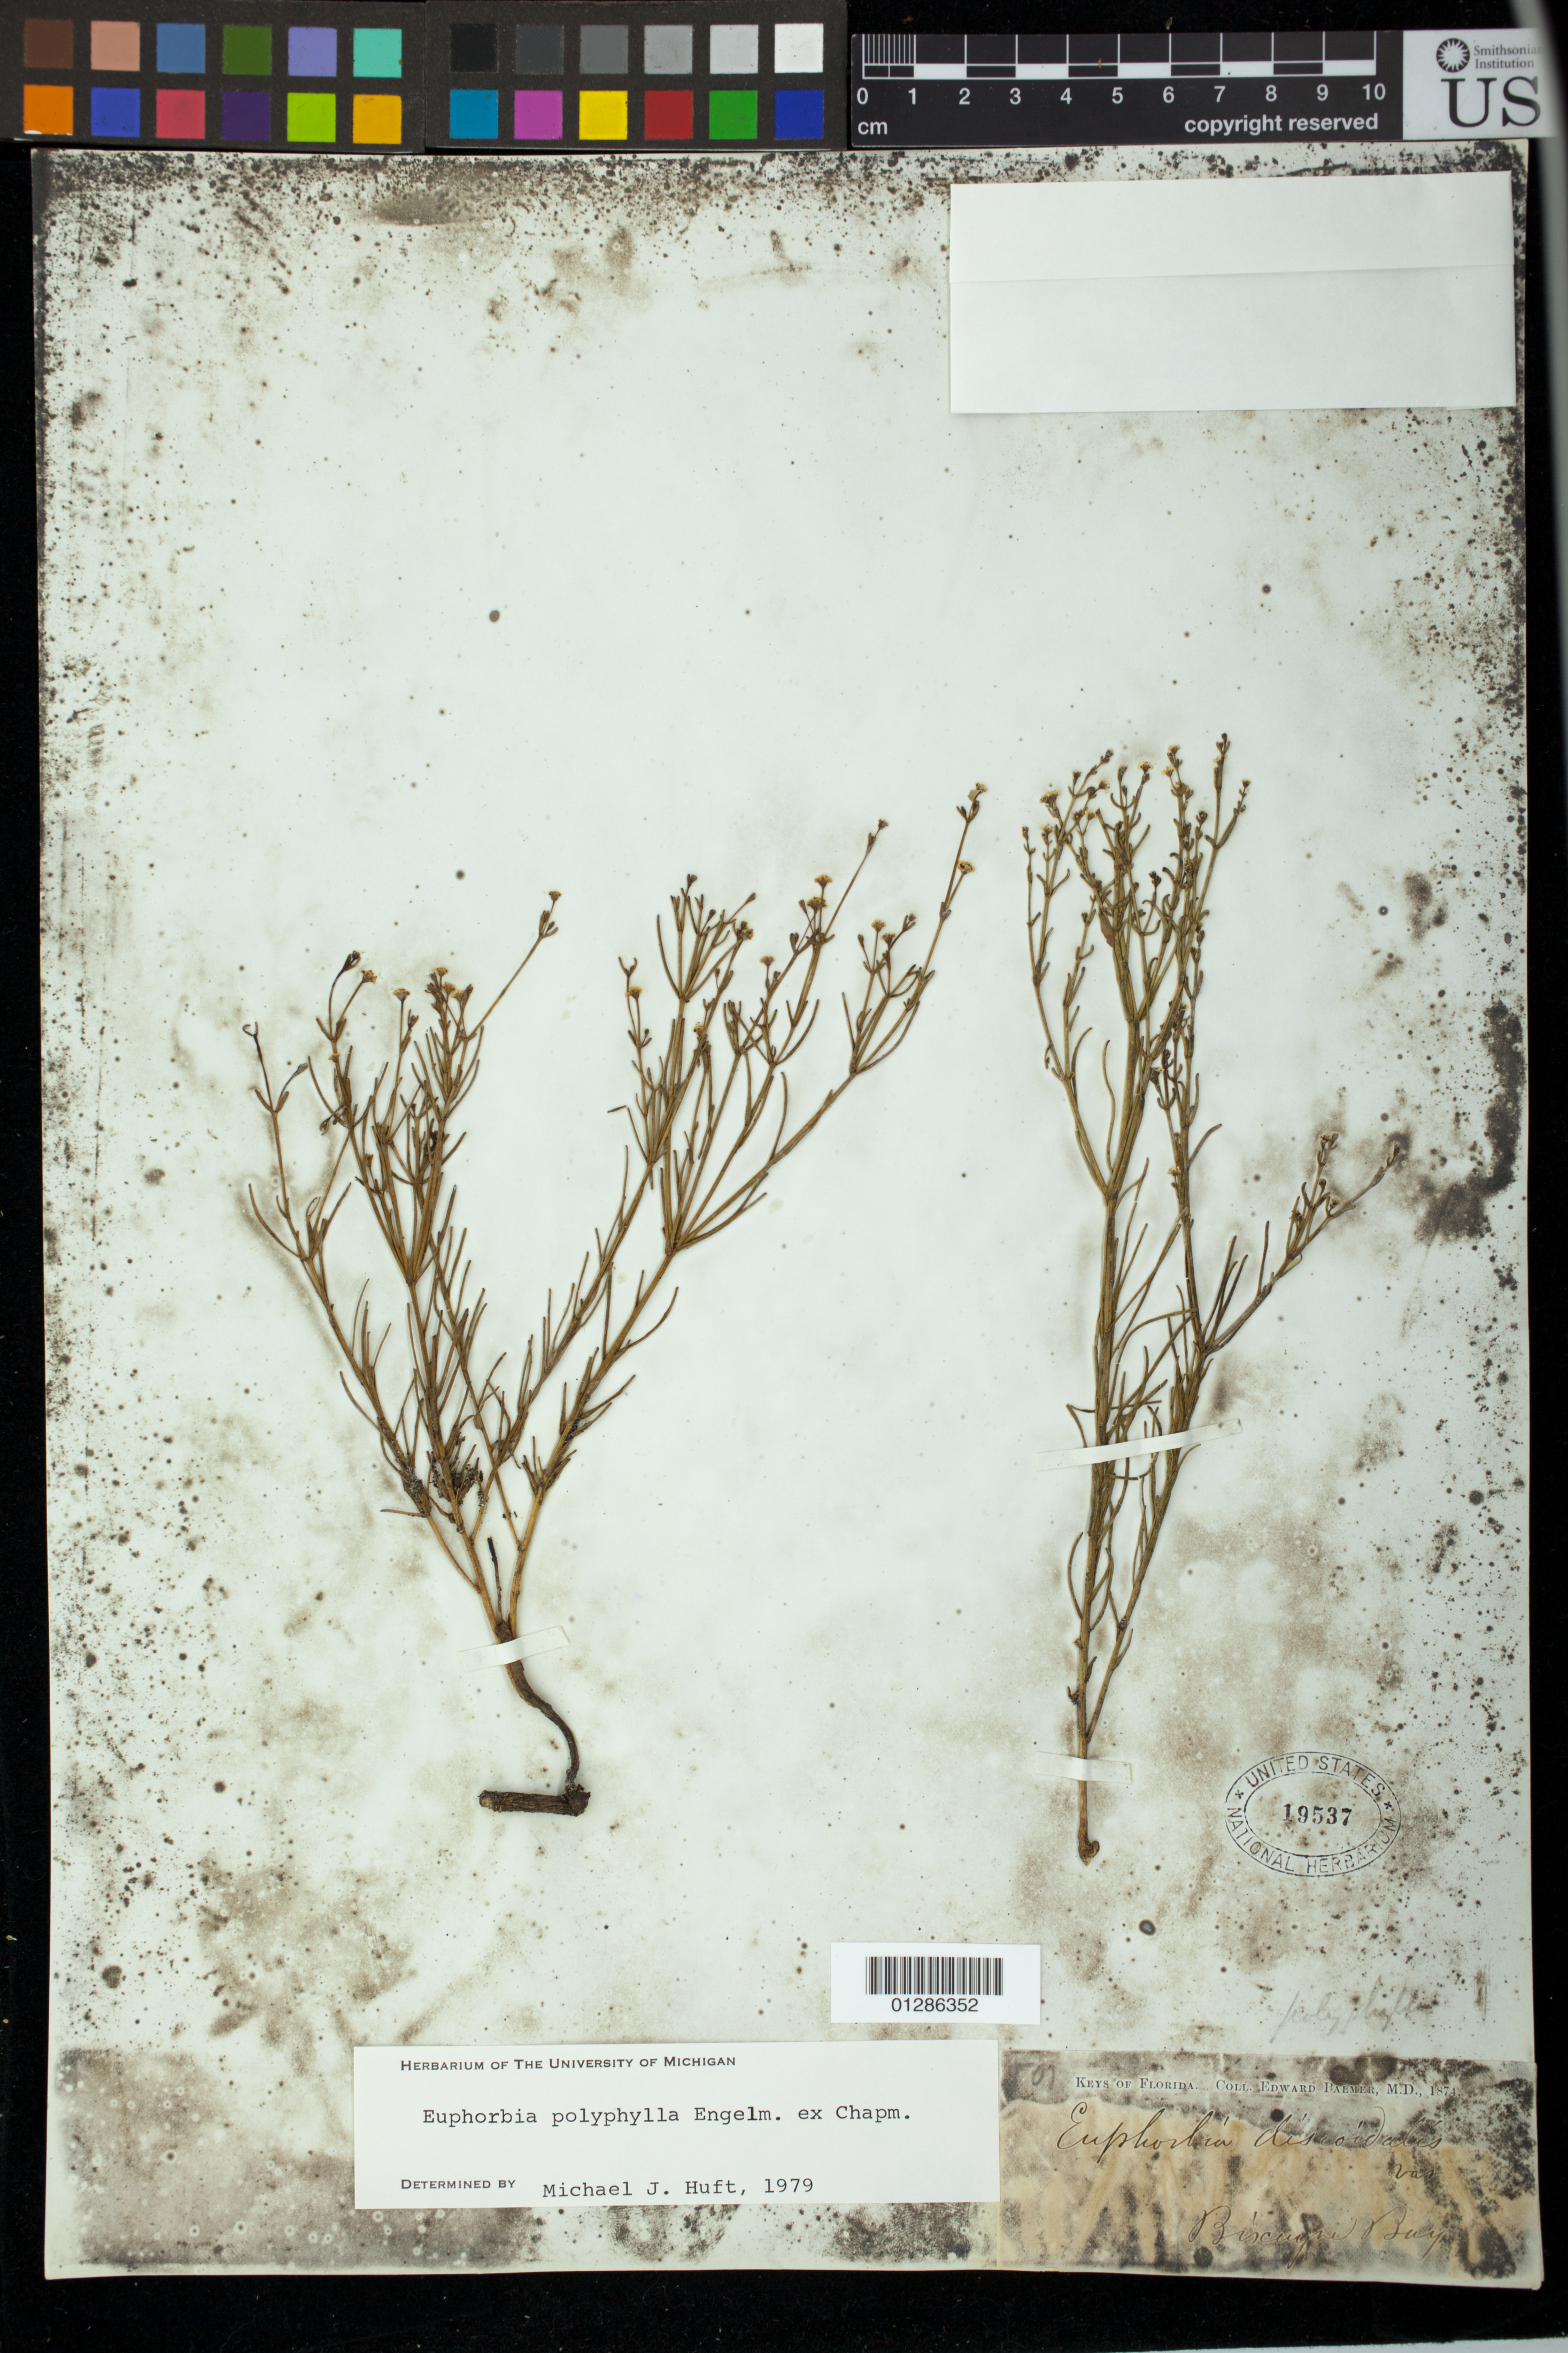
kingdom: Plantae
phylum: Tracheophyta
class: Magnoliopsida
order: Malpighiales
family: Euphorbiaceae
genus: Euphorbia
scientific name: Euphorbia polyphylla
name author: Engelm. ex Holz.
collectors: E. Palmer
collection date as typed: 1874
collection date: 1874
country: United States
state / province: Florida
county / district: Miami-Dade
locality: Biscayne Bay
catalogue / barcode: US 19537